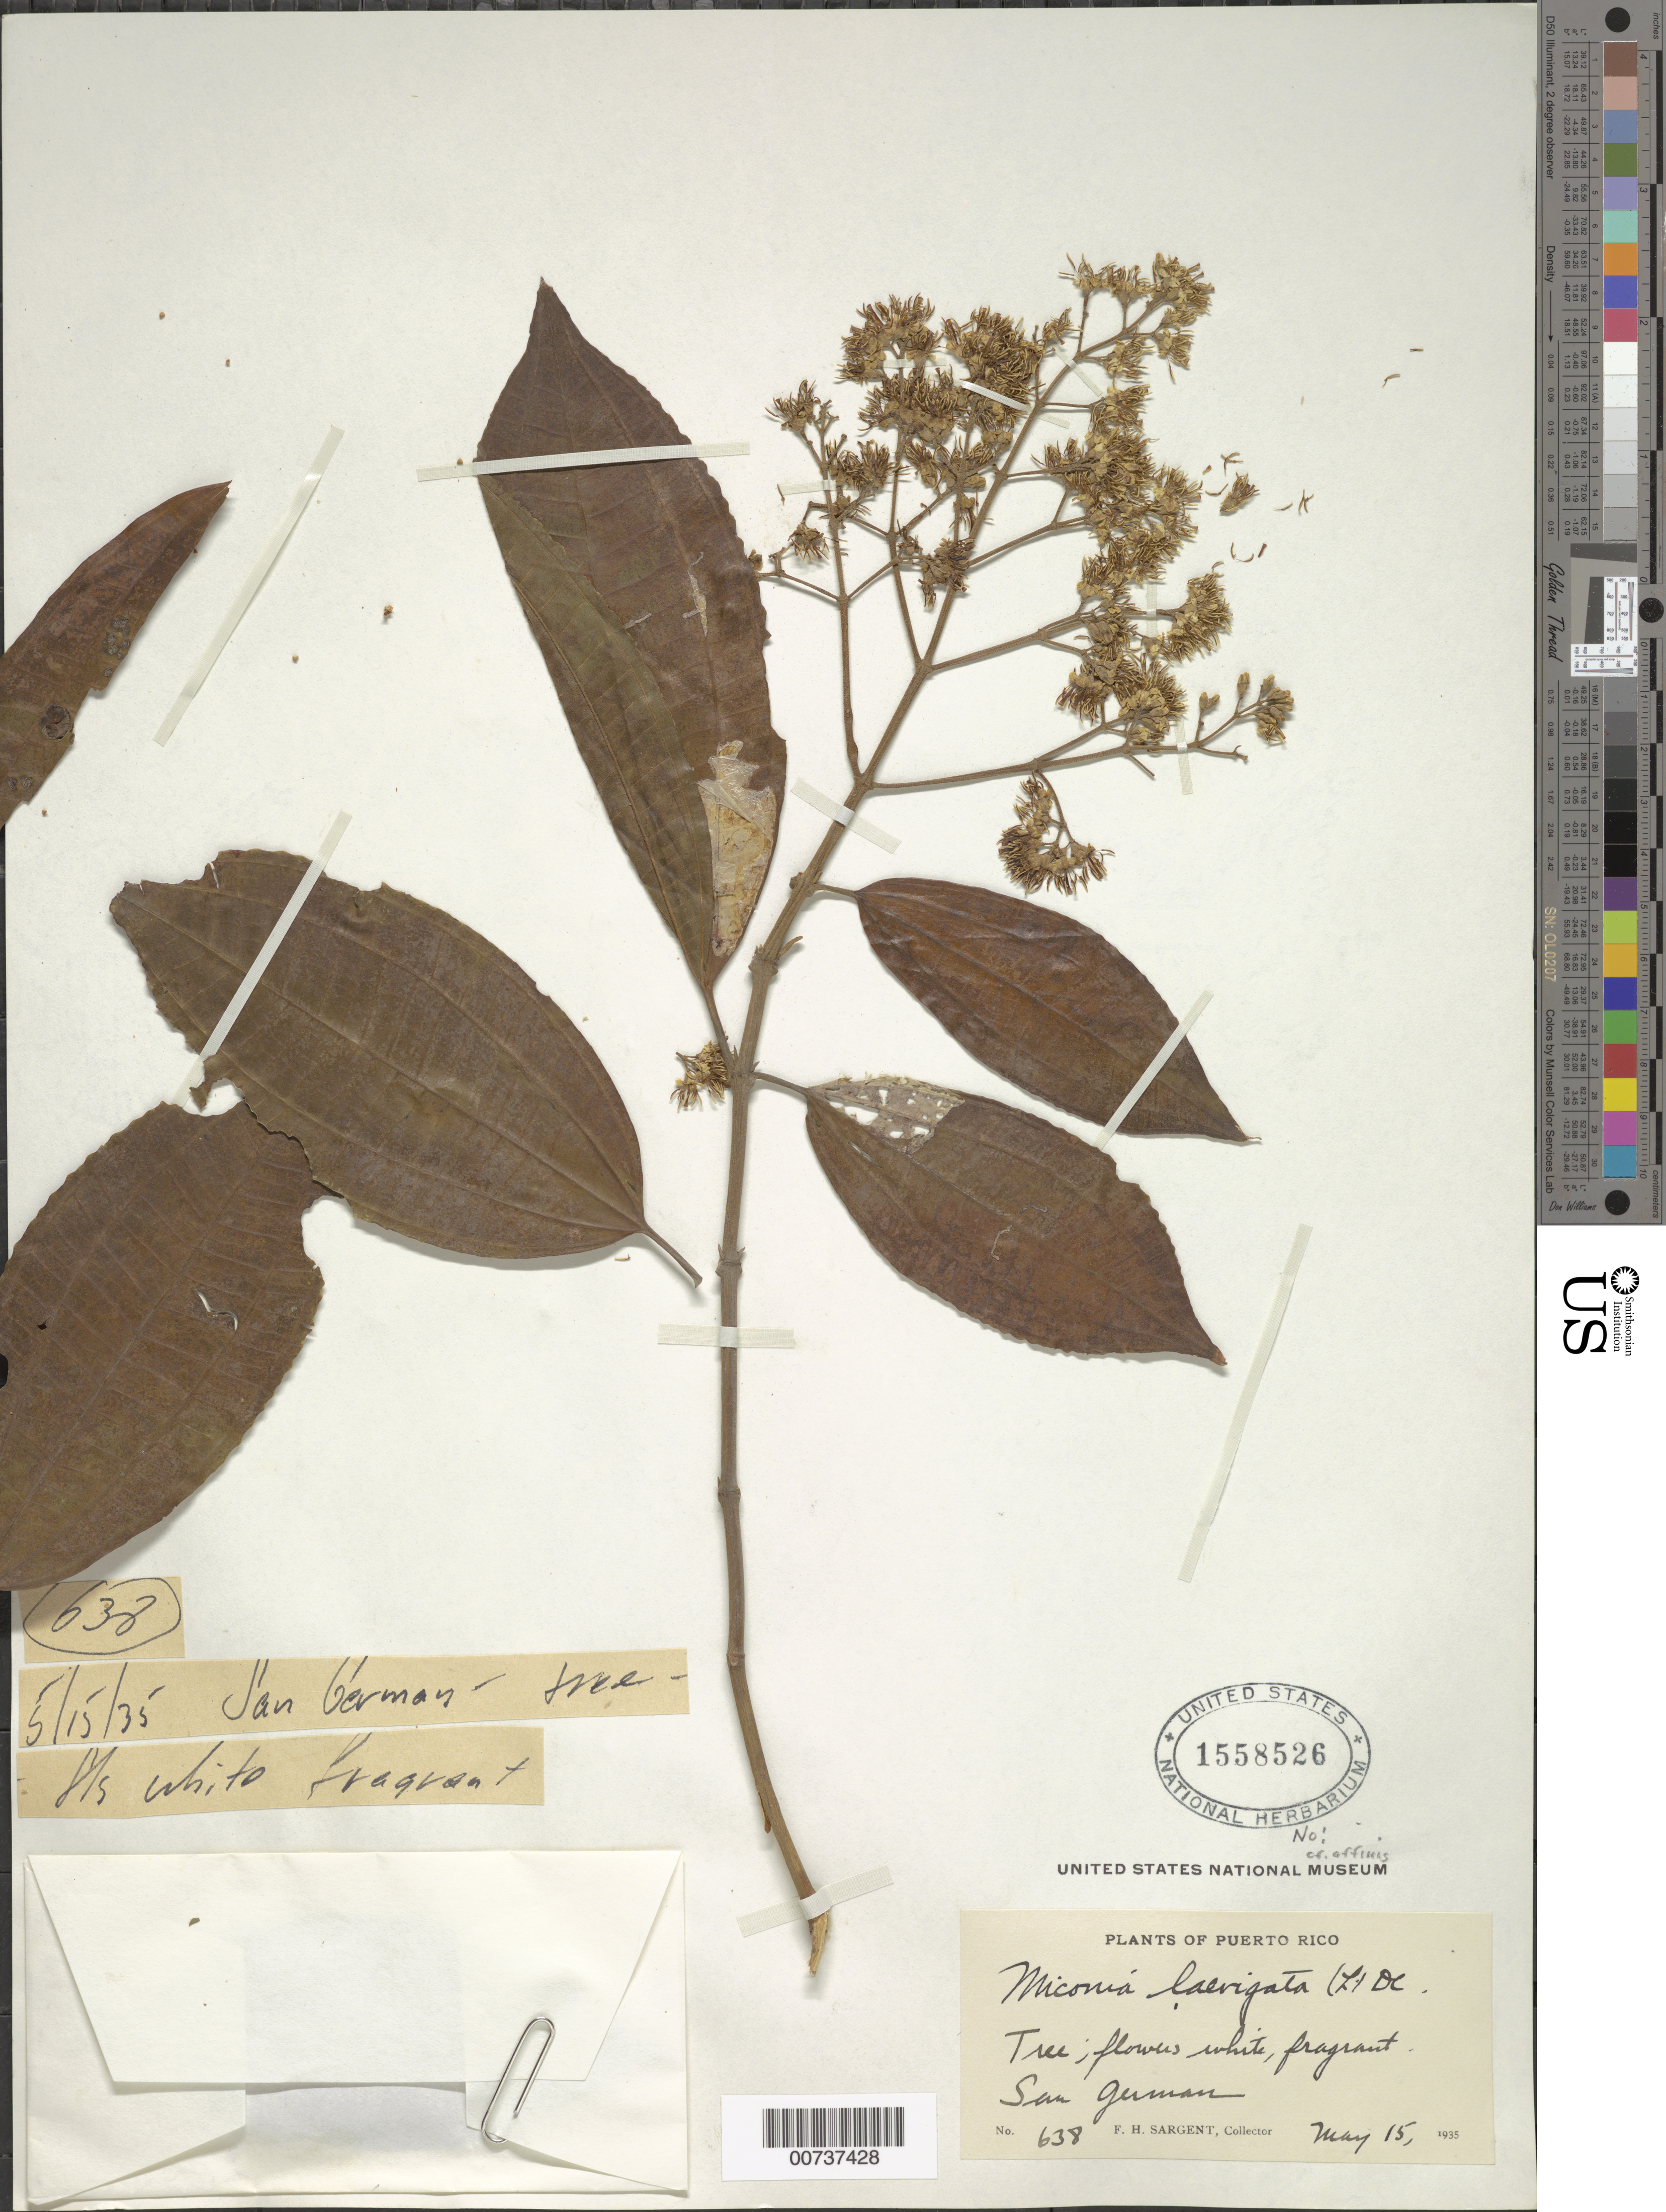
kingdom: Plantae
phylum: Tracheophyta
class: Magnoliopsida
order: Myrtales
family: Melastomataceae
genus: Miconia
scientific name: Miconia laevigata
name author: (L.) D. Don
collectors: F. H. Sargent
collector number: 638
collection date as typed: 15 May 1935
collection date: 1935-05-15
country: Puerto Rico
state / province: San Germán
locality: San Germán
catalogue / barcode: US 1558526